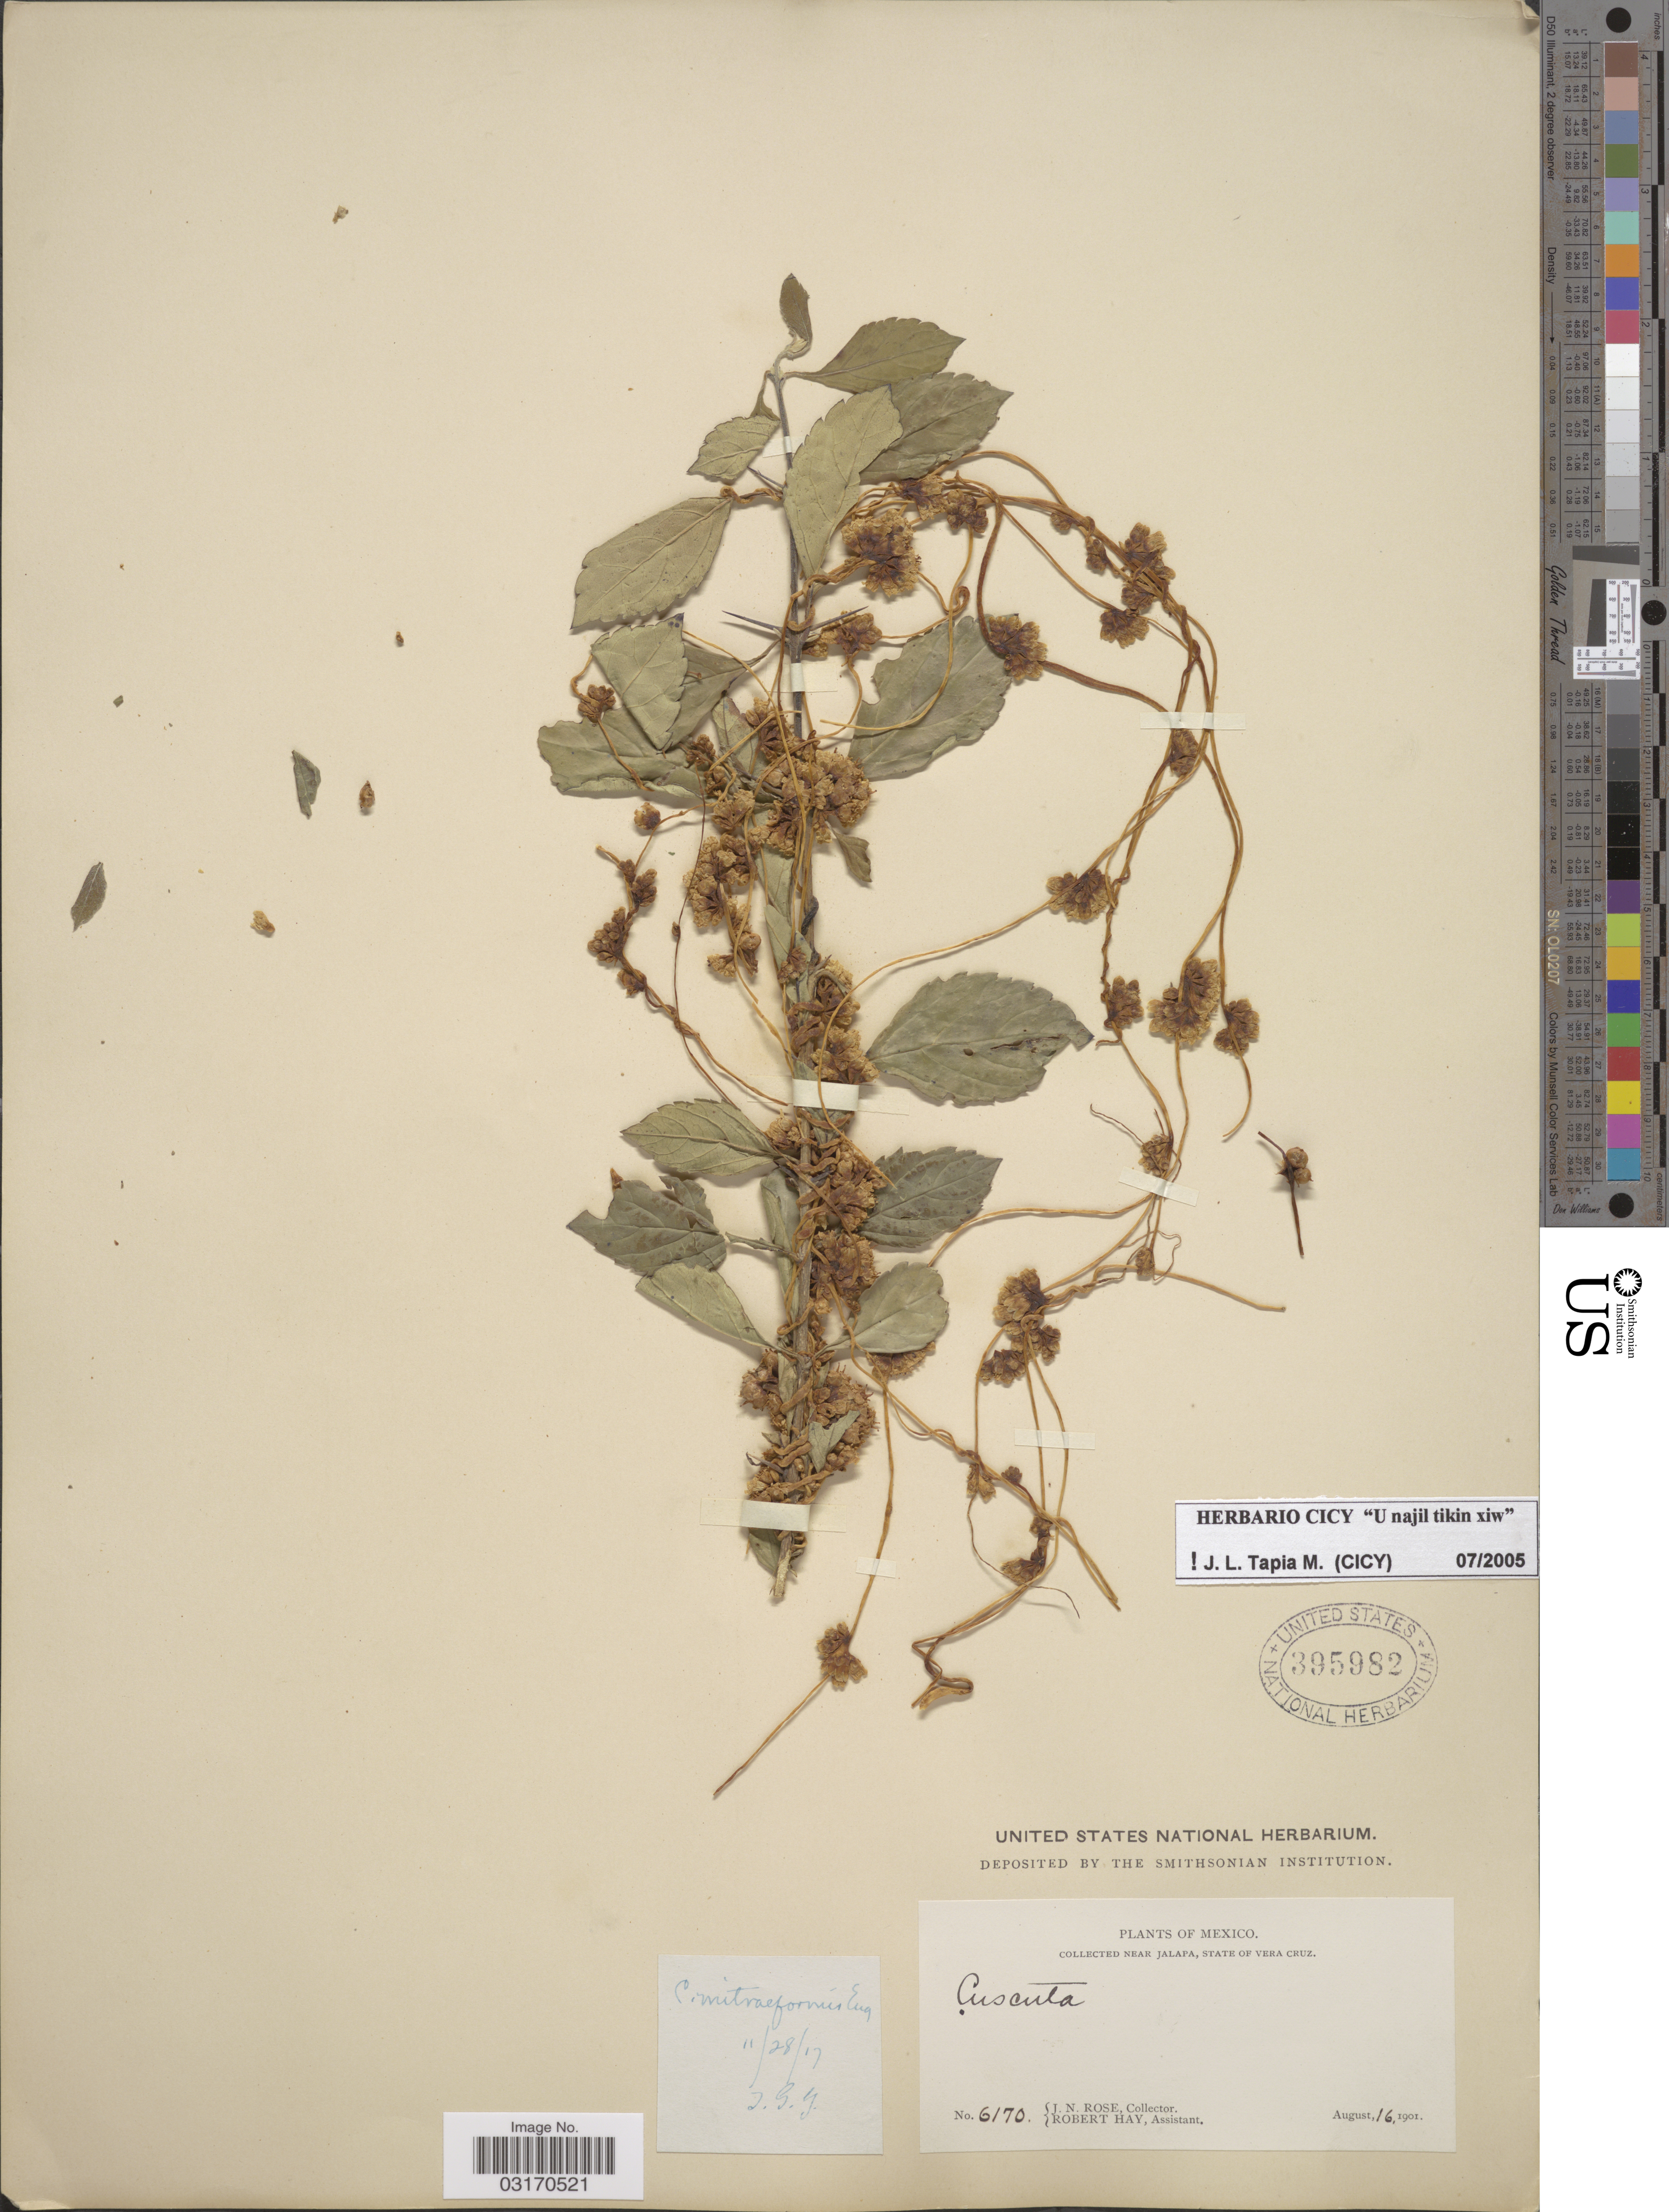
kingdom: Plantae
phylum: Tracheophyta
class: Magnoliopsida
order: Solanales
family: Convolvulaceae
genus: Cuscuta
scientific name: Cuscuta mitraeformis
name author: Engelm. ex Hemsl.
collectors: J. N. Rose & R. Hay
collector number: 6170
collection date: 1901-08-16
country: Mexico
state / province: Veracruz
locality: Near Jalapa, State of Vera Cruz.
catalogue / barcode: US 395982